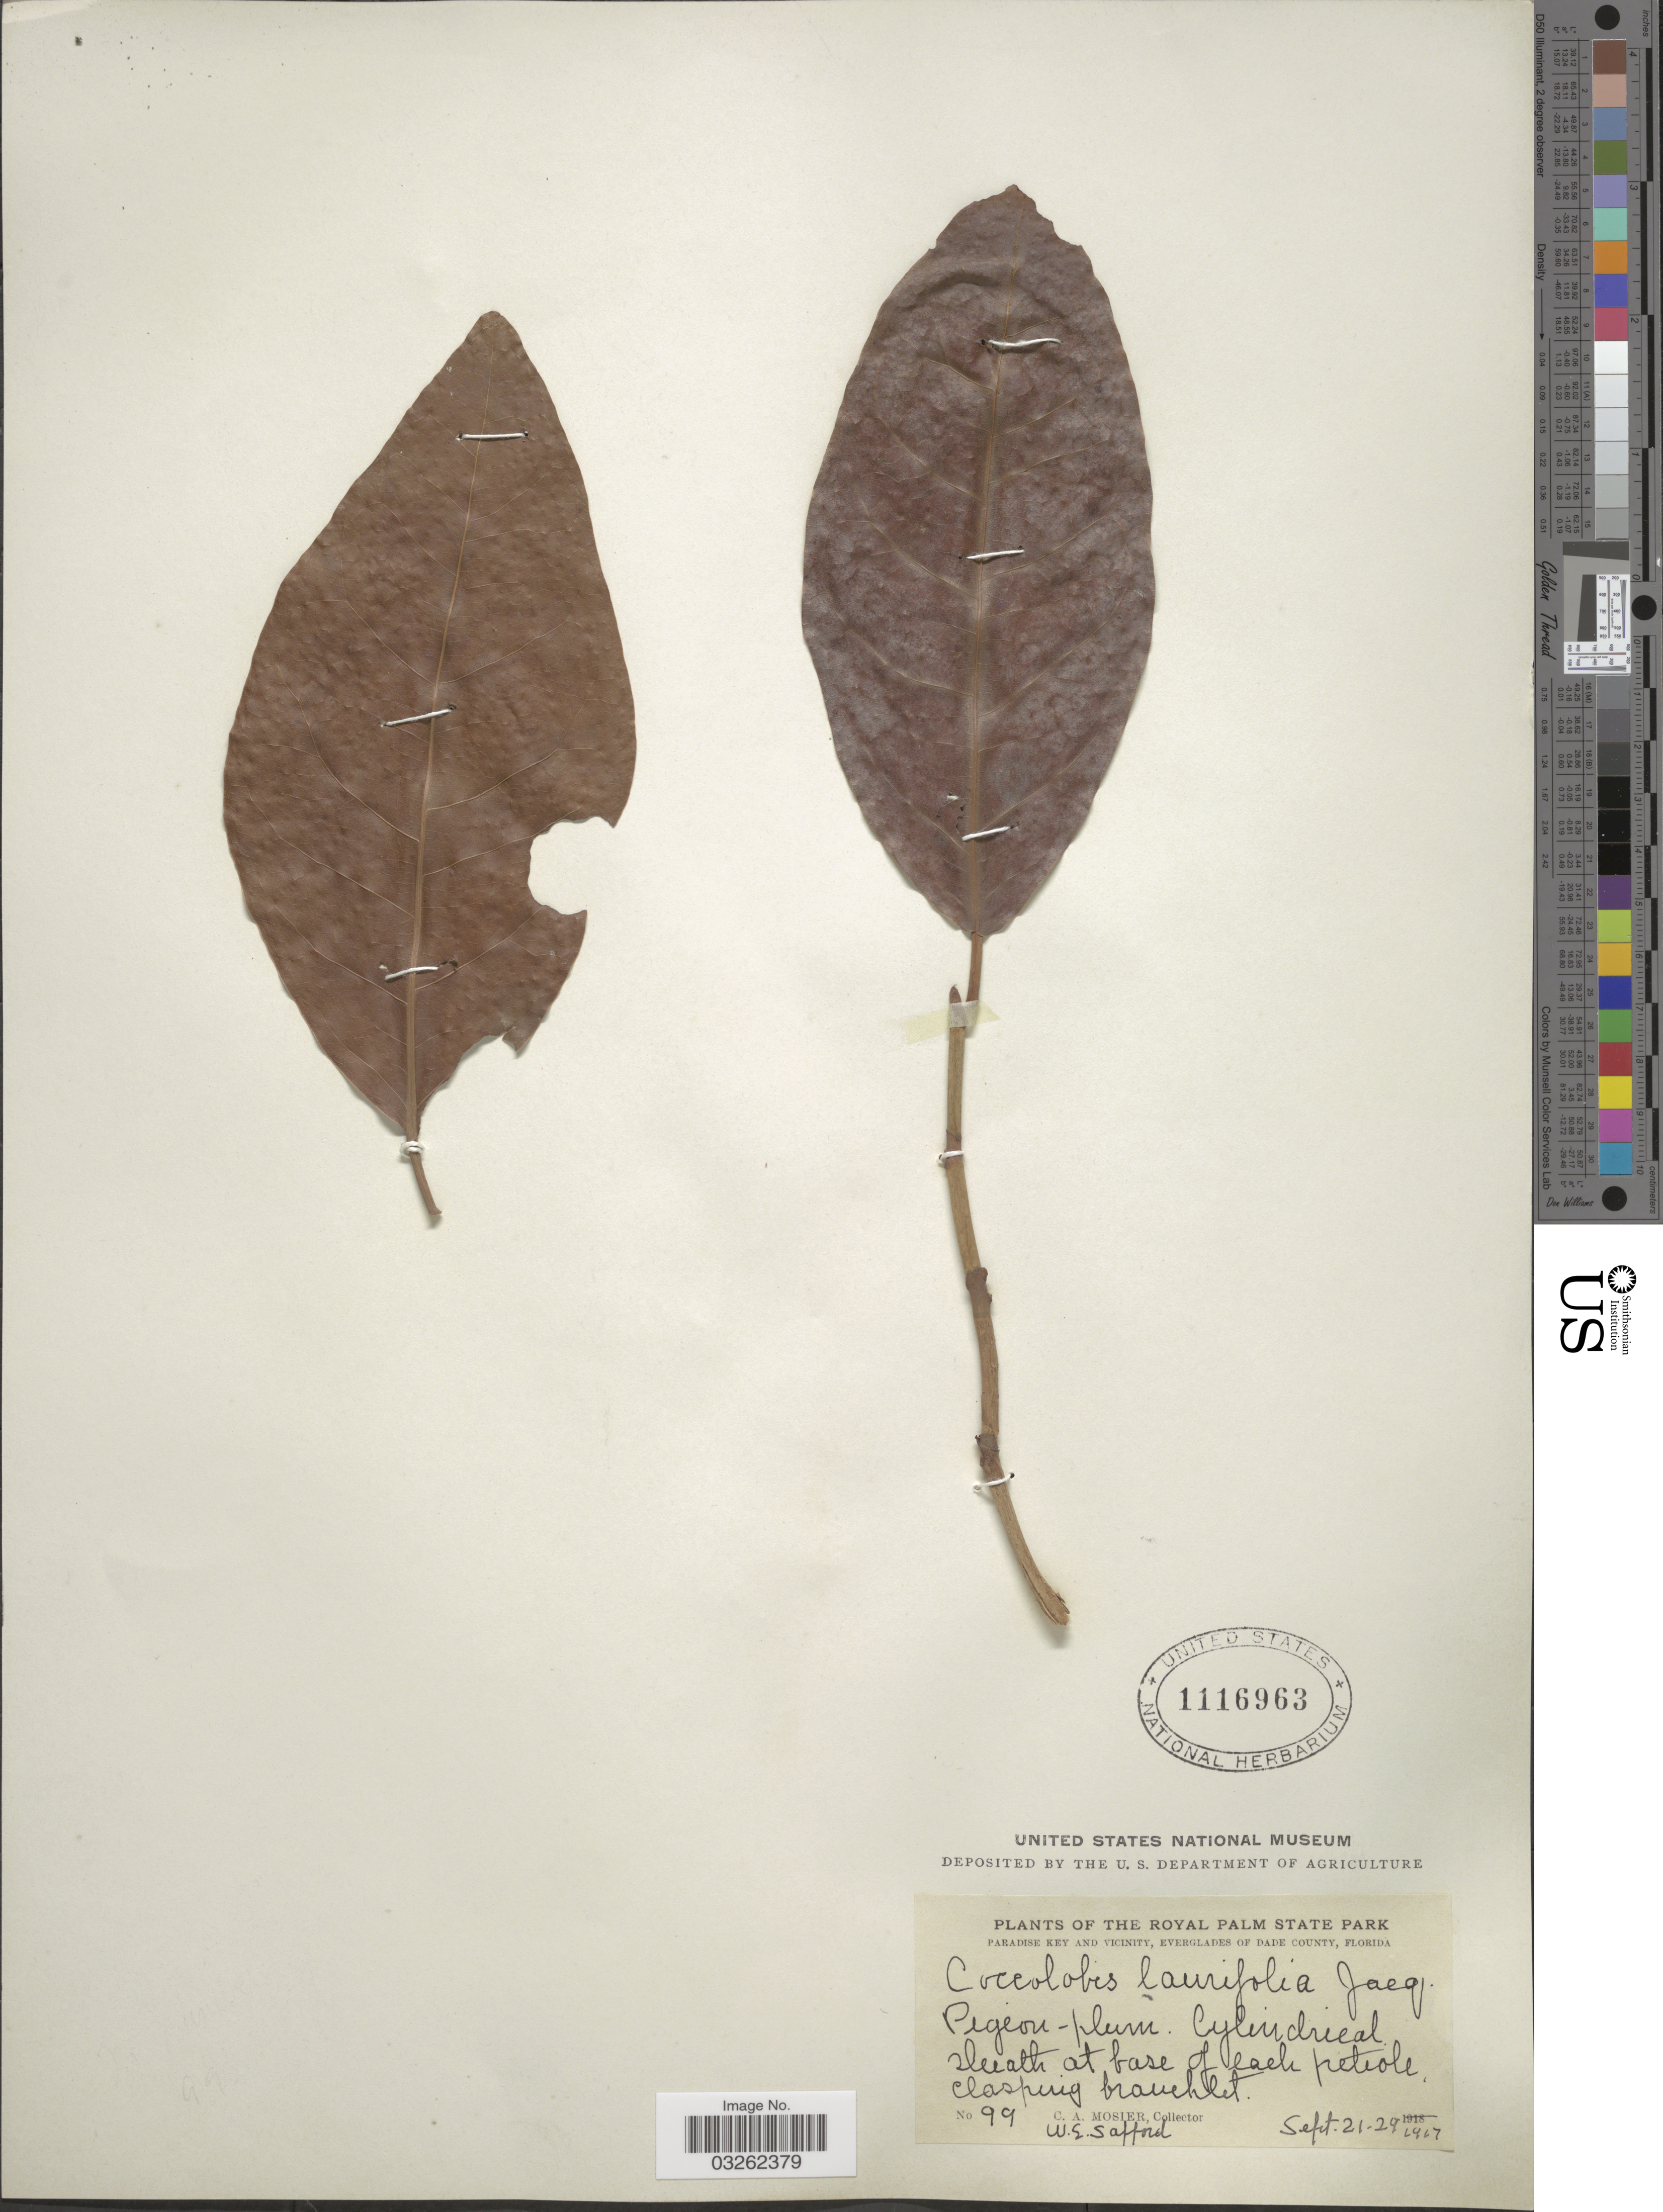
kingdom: Plantae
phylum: Tracheophyta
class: Magnoliopsida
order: Caryophyllales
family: Polygonaceae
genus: Coccoloba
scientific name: Coccoloba floridana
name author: Meisn. in DC.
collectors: C. A. Mosier & W. E. Safford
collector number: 99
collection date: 1917-09-21/1917-09-29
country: United States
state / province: Florida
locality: The Royal Palm State Park, Paradise Key and Vicinity, Everglades of Dade County.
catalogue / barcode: US 1116963